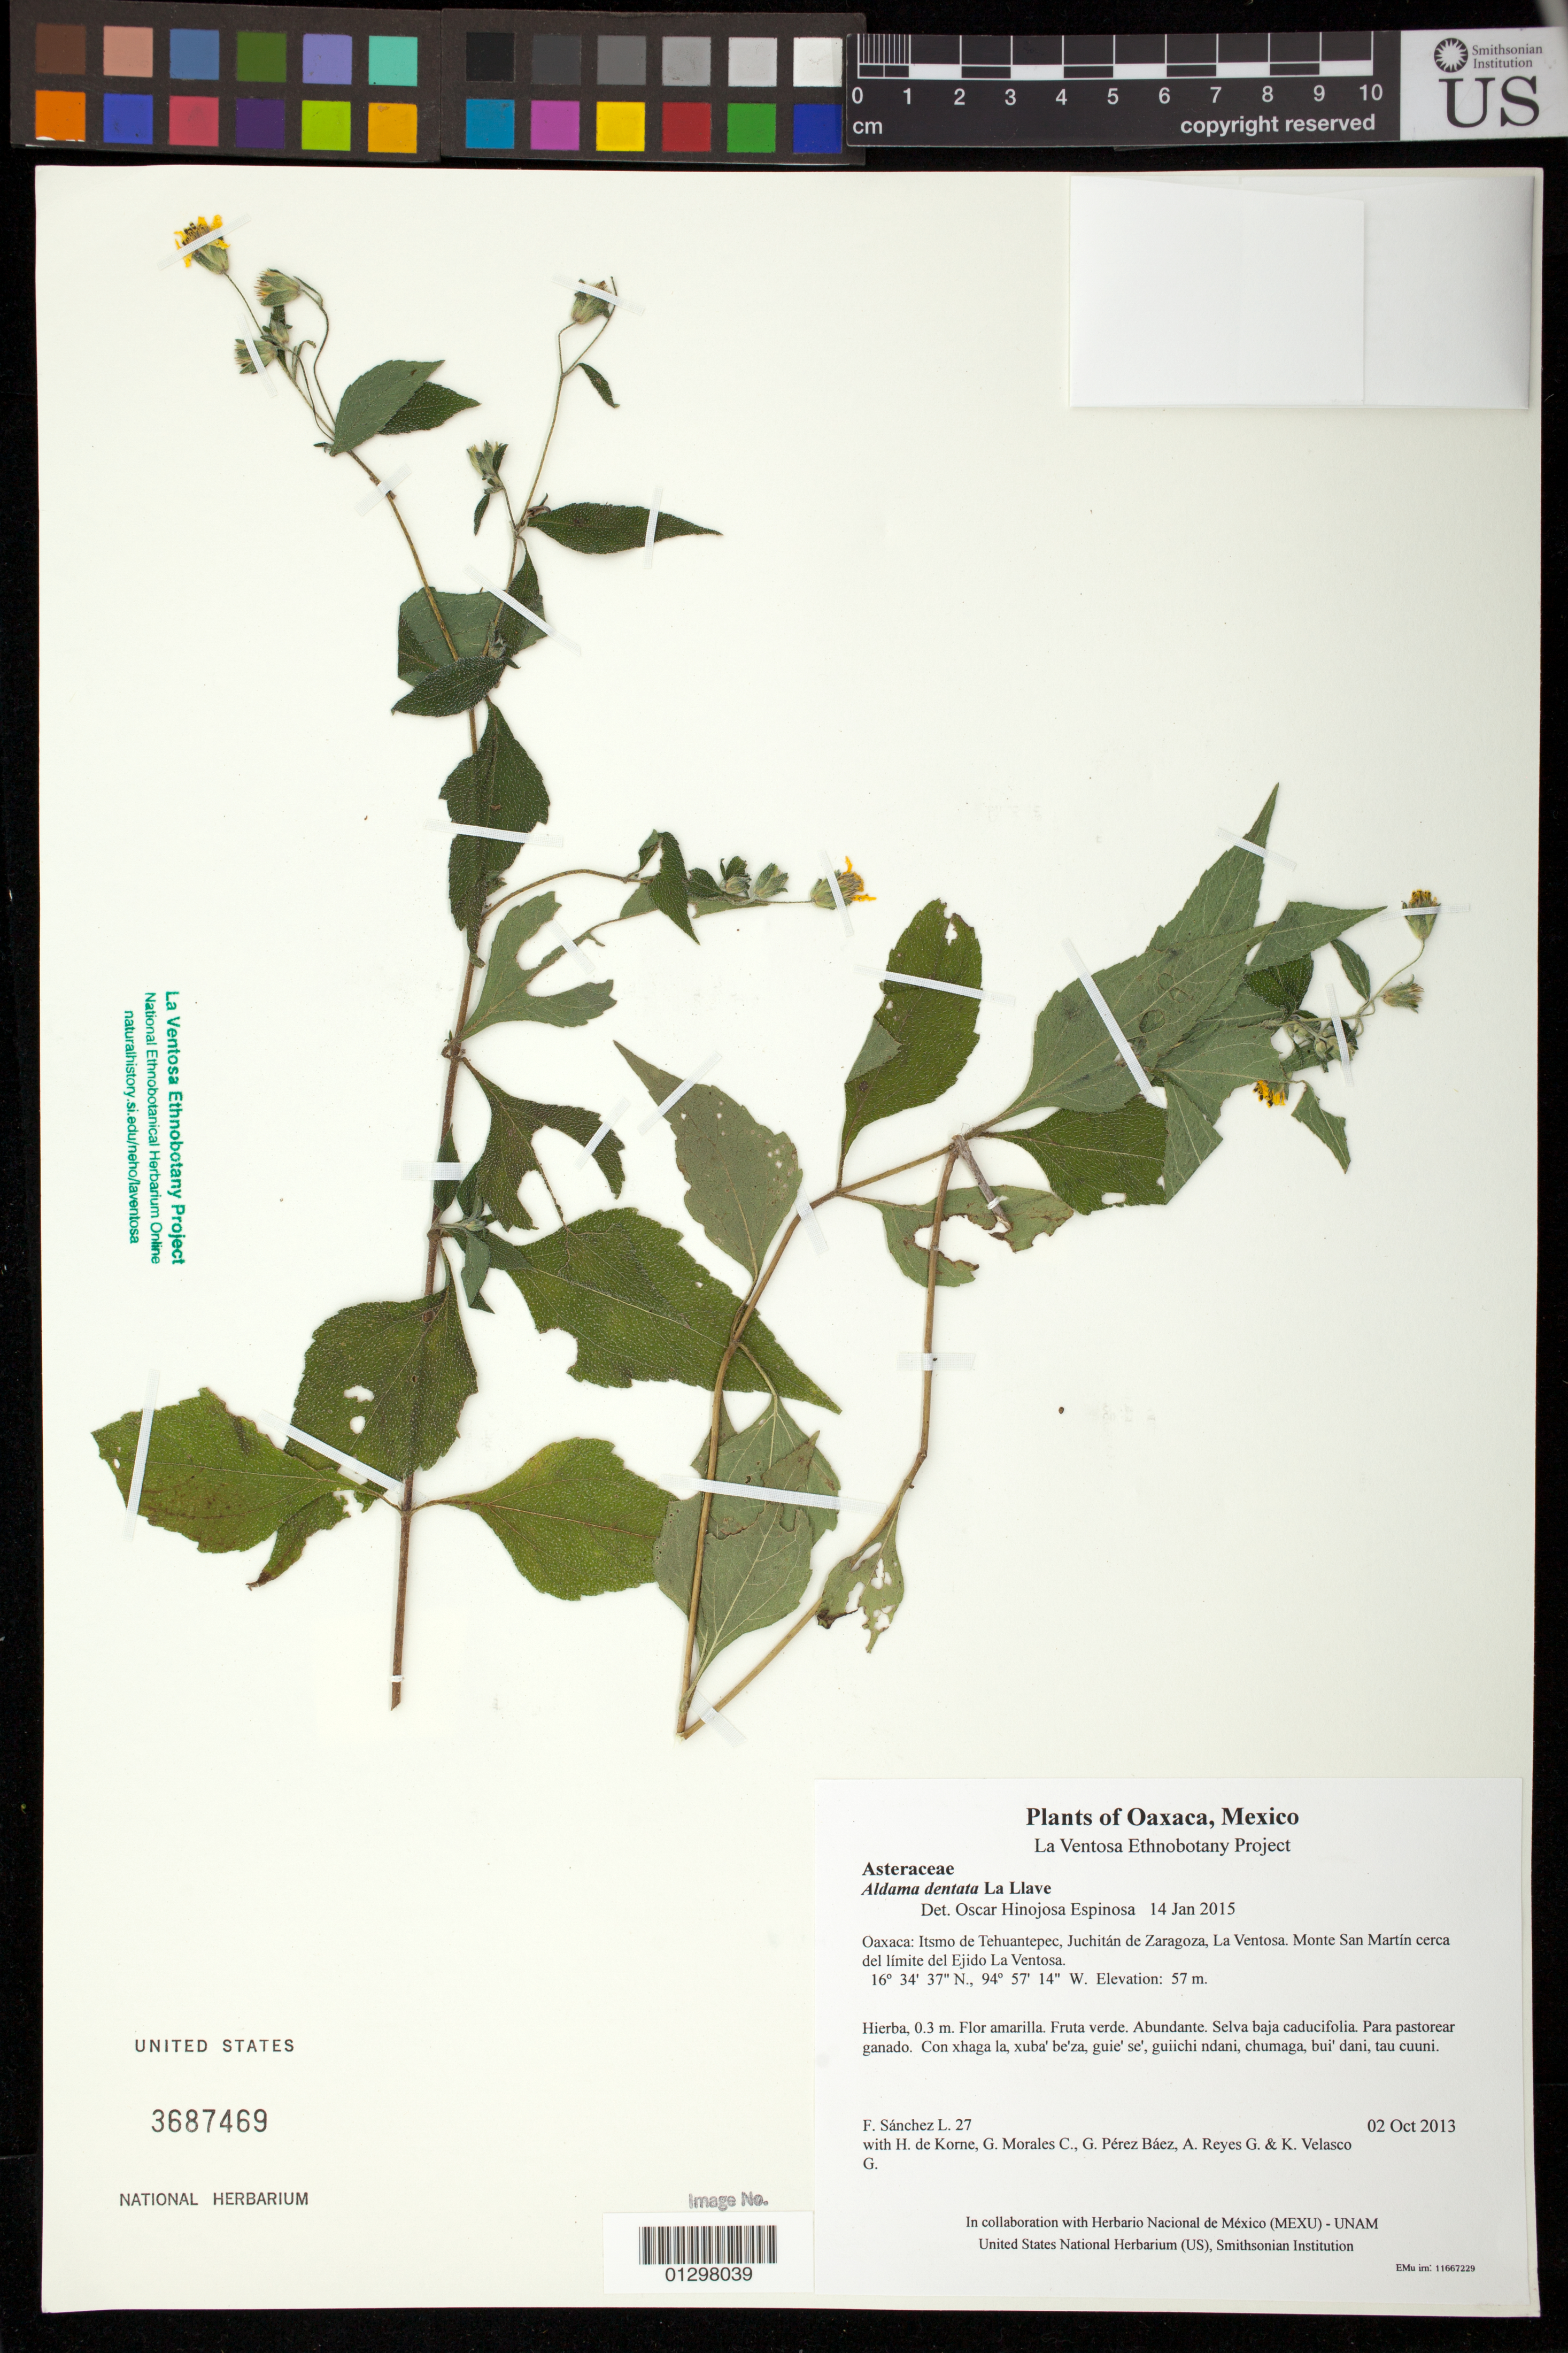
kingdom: Plantae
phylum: Tracheophyta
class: Magnoliopsida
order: Asterales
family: Asteraceae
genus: Aldama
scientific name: Aldama dentata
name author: La Llave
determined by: Hinojosa E., O.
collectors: F. Sánchez L., H. de Korne, G. Morales C., G. Pérez Báez, A. Reyes G. & K. Velasco G.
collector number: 27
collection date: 2013-10-02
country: Mexico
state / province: Oaxaca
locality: Itsmo de Tehuantepec, Juchitán de Zaragoza, La Ventosa. Monte San Martín cerca del límite del Ejido La Ventosa.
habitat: Selva baja caducifolia. Para pastorear ganado.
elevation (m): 57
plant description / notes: MEXU, SERO, US; Guixi bandaga. 0.3 m. Guie' naguchi. Cuaananaxhi naga'. Stale.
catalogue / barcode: US 3687469